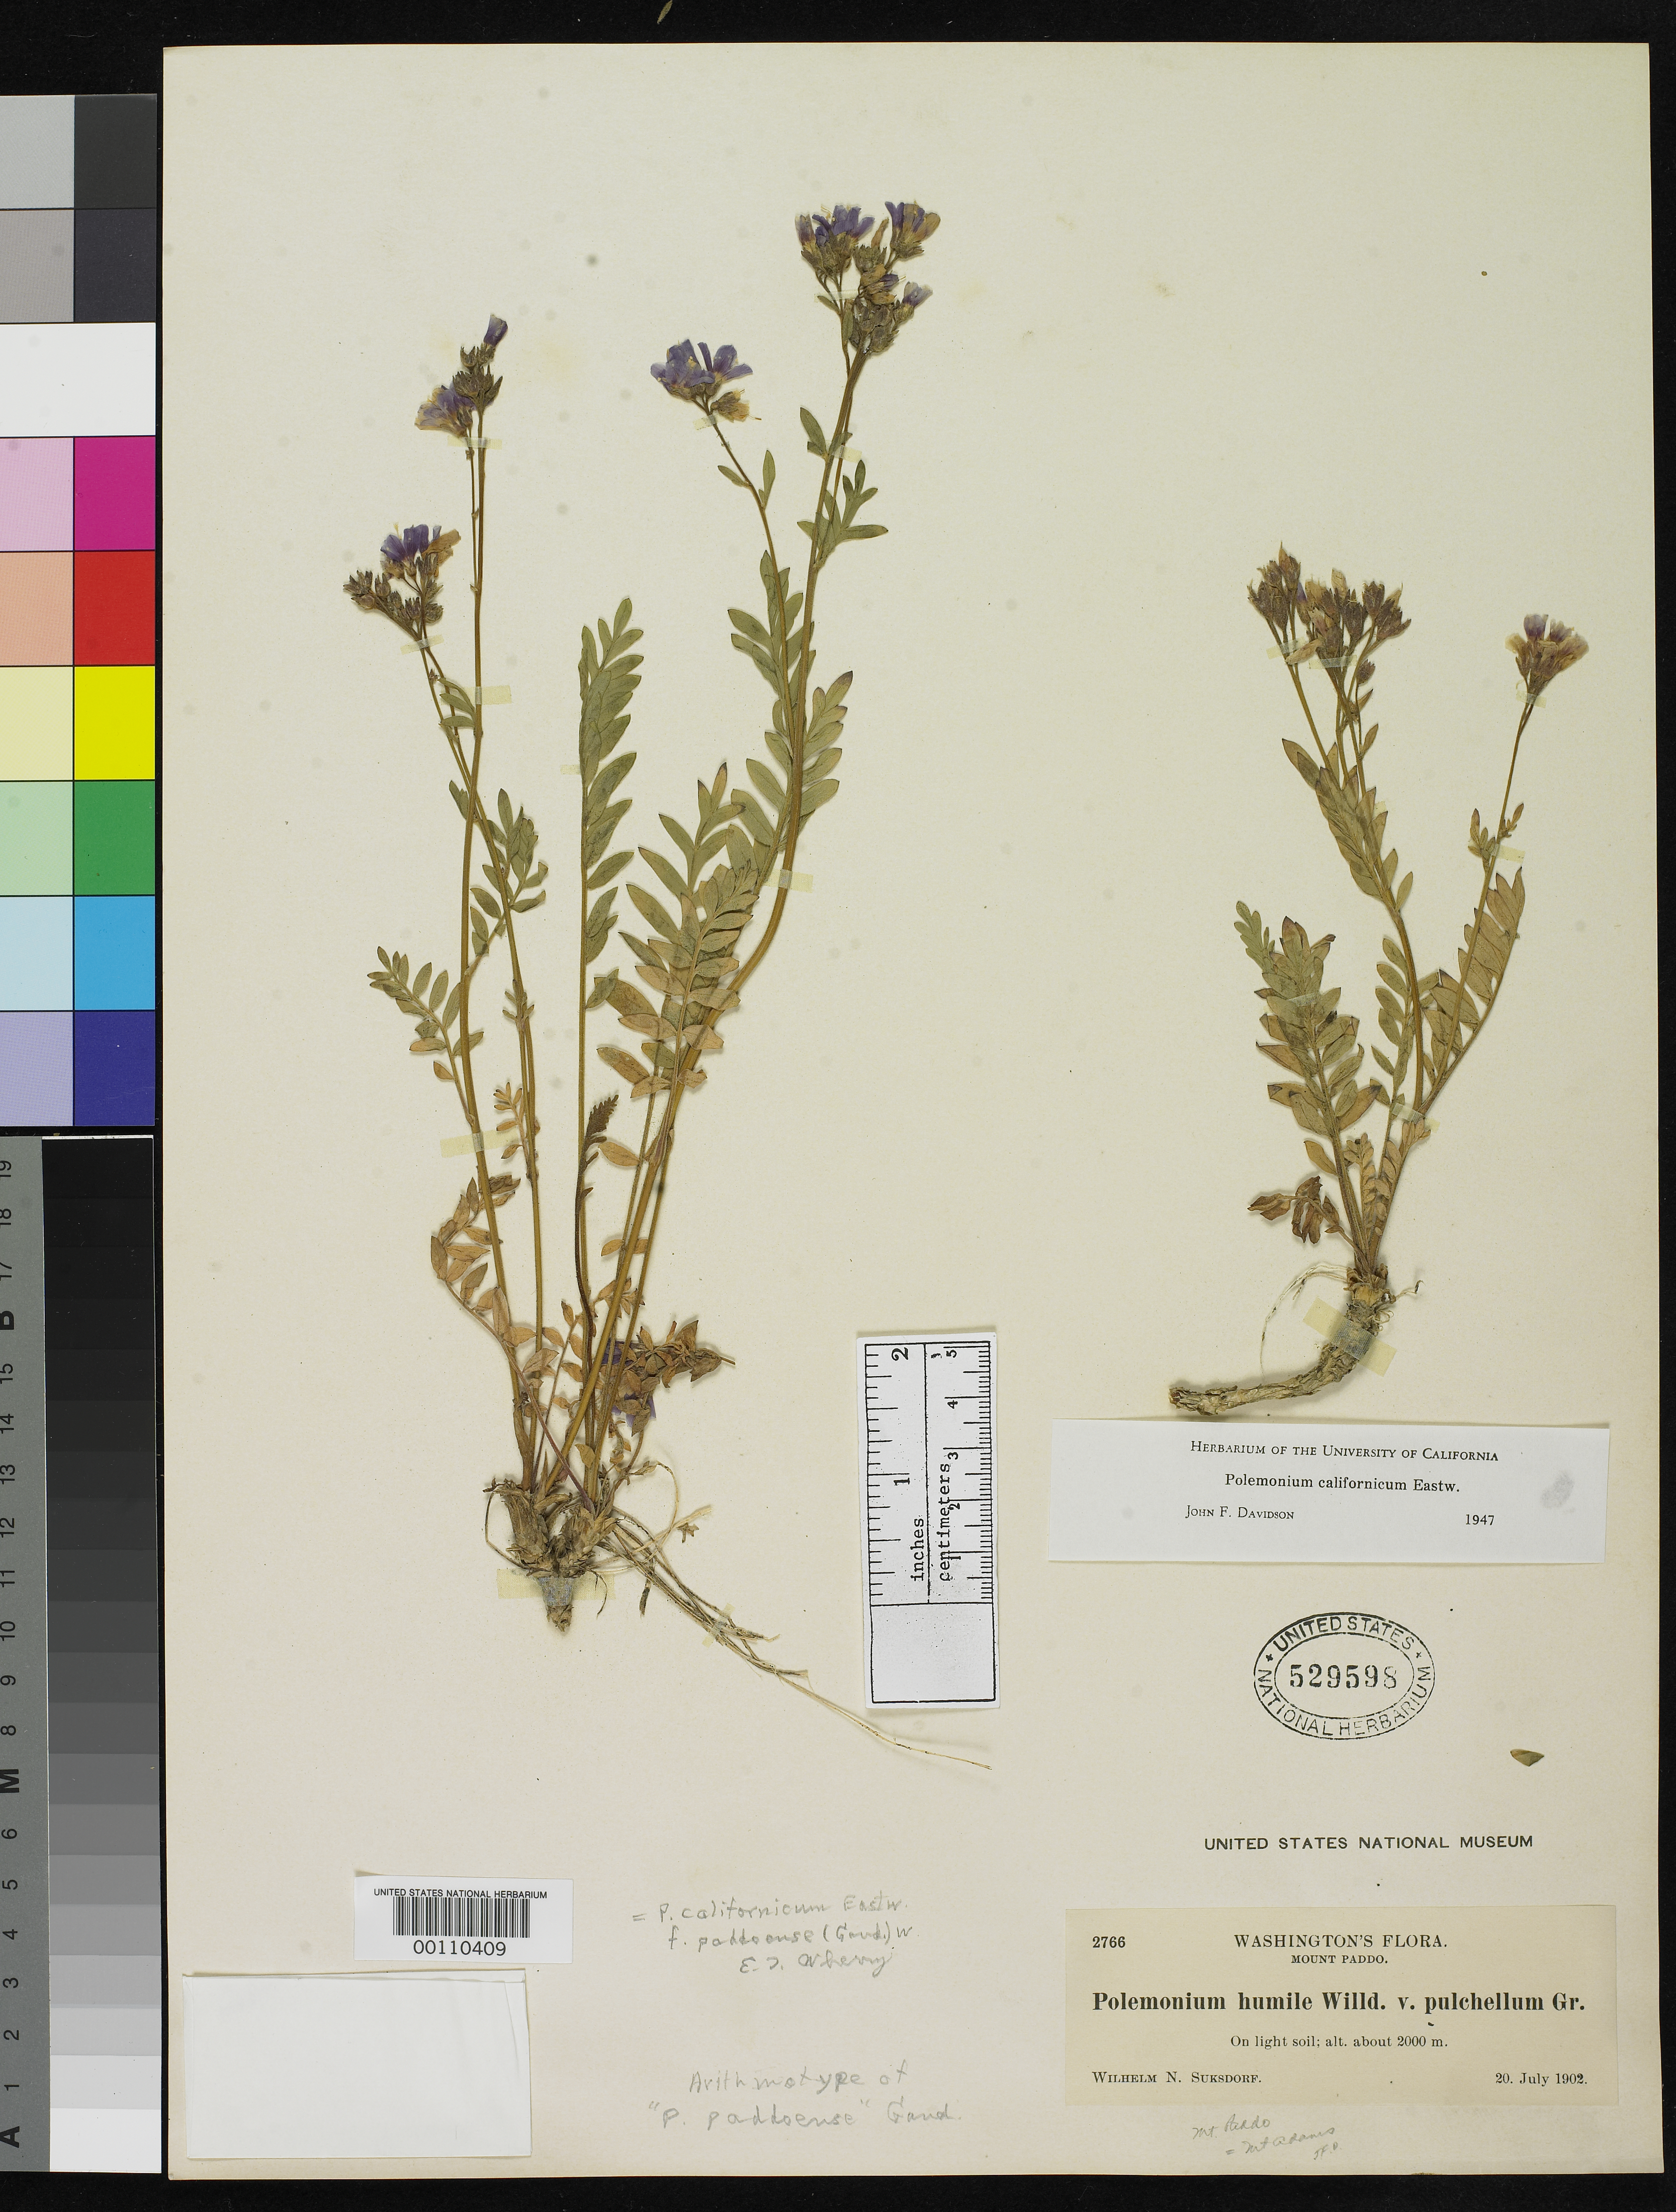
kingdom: Plantae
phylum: Tracheophyta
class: Magnoliopsida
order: Ericales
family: Polemoniaceae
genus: Polemonium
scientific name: Polemonium paddoense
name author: Gand.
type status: Isotype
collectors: W. N. Suksdorf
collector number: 2766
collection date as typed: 20 Jul 1902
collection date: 1902-07-20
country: United States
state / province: Washington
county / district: Skamania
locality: Mt. Paddo.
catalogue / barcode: US 529598